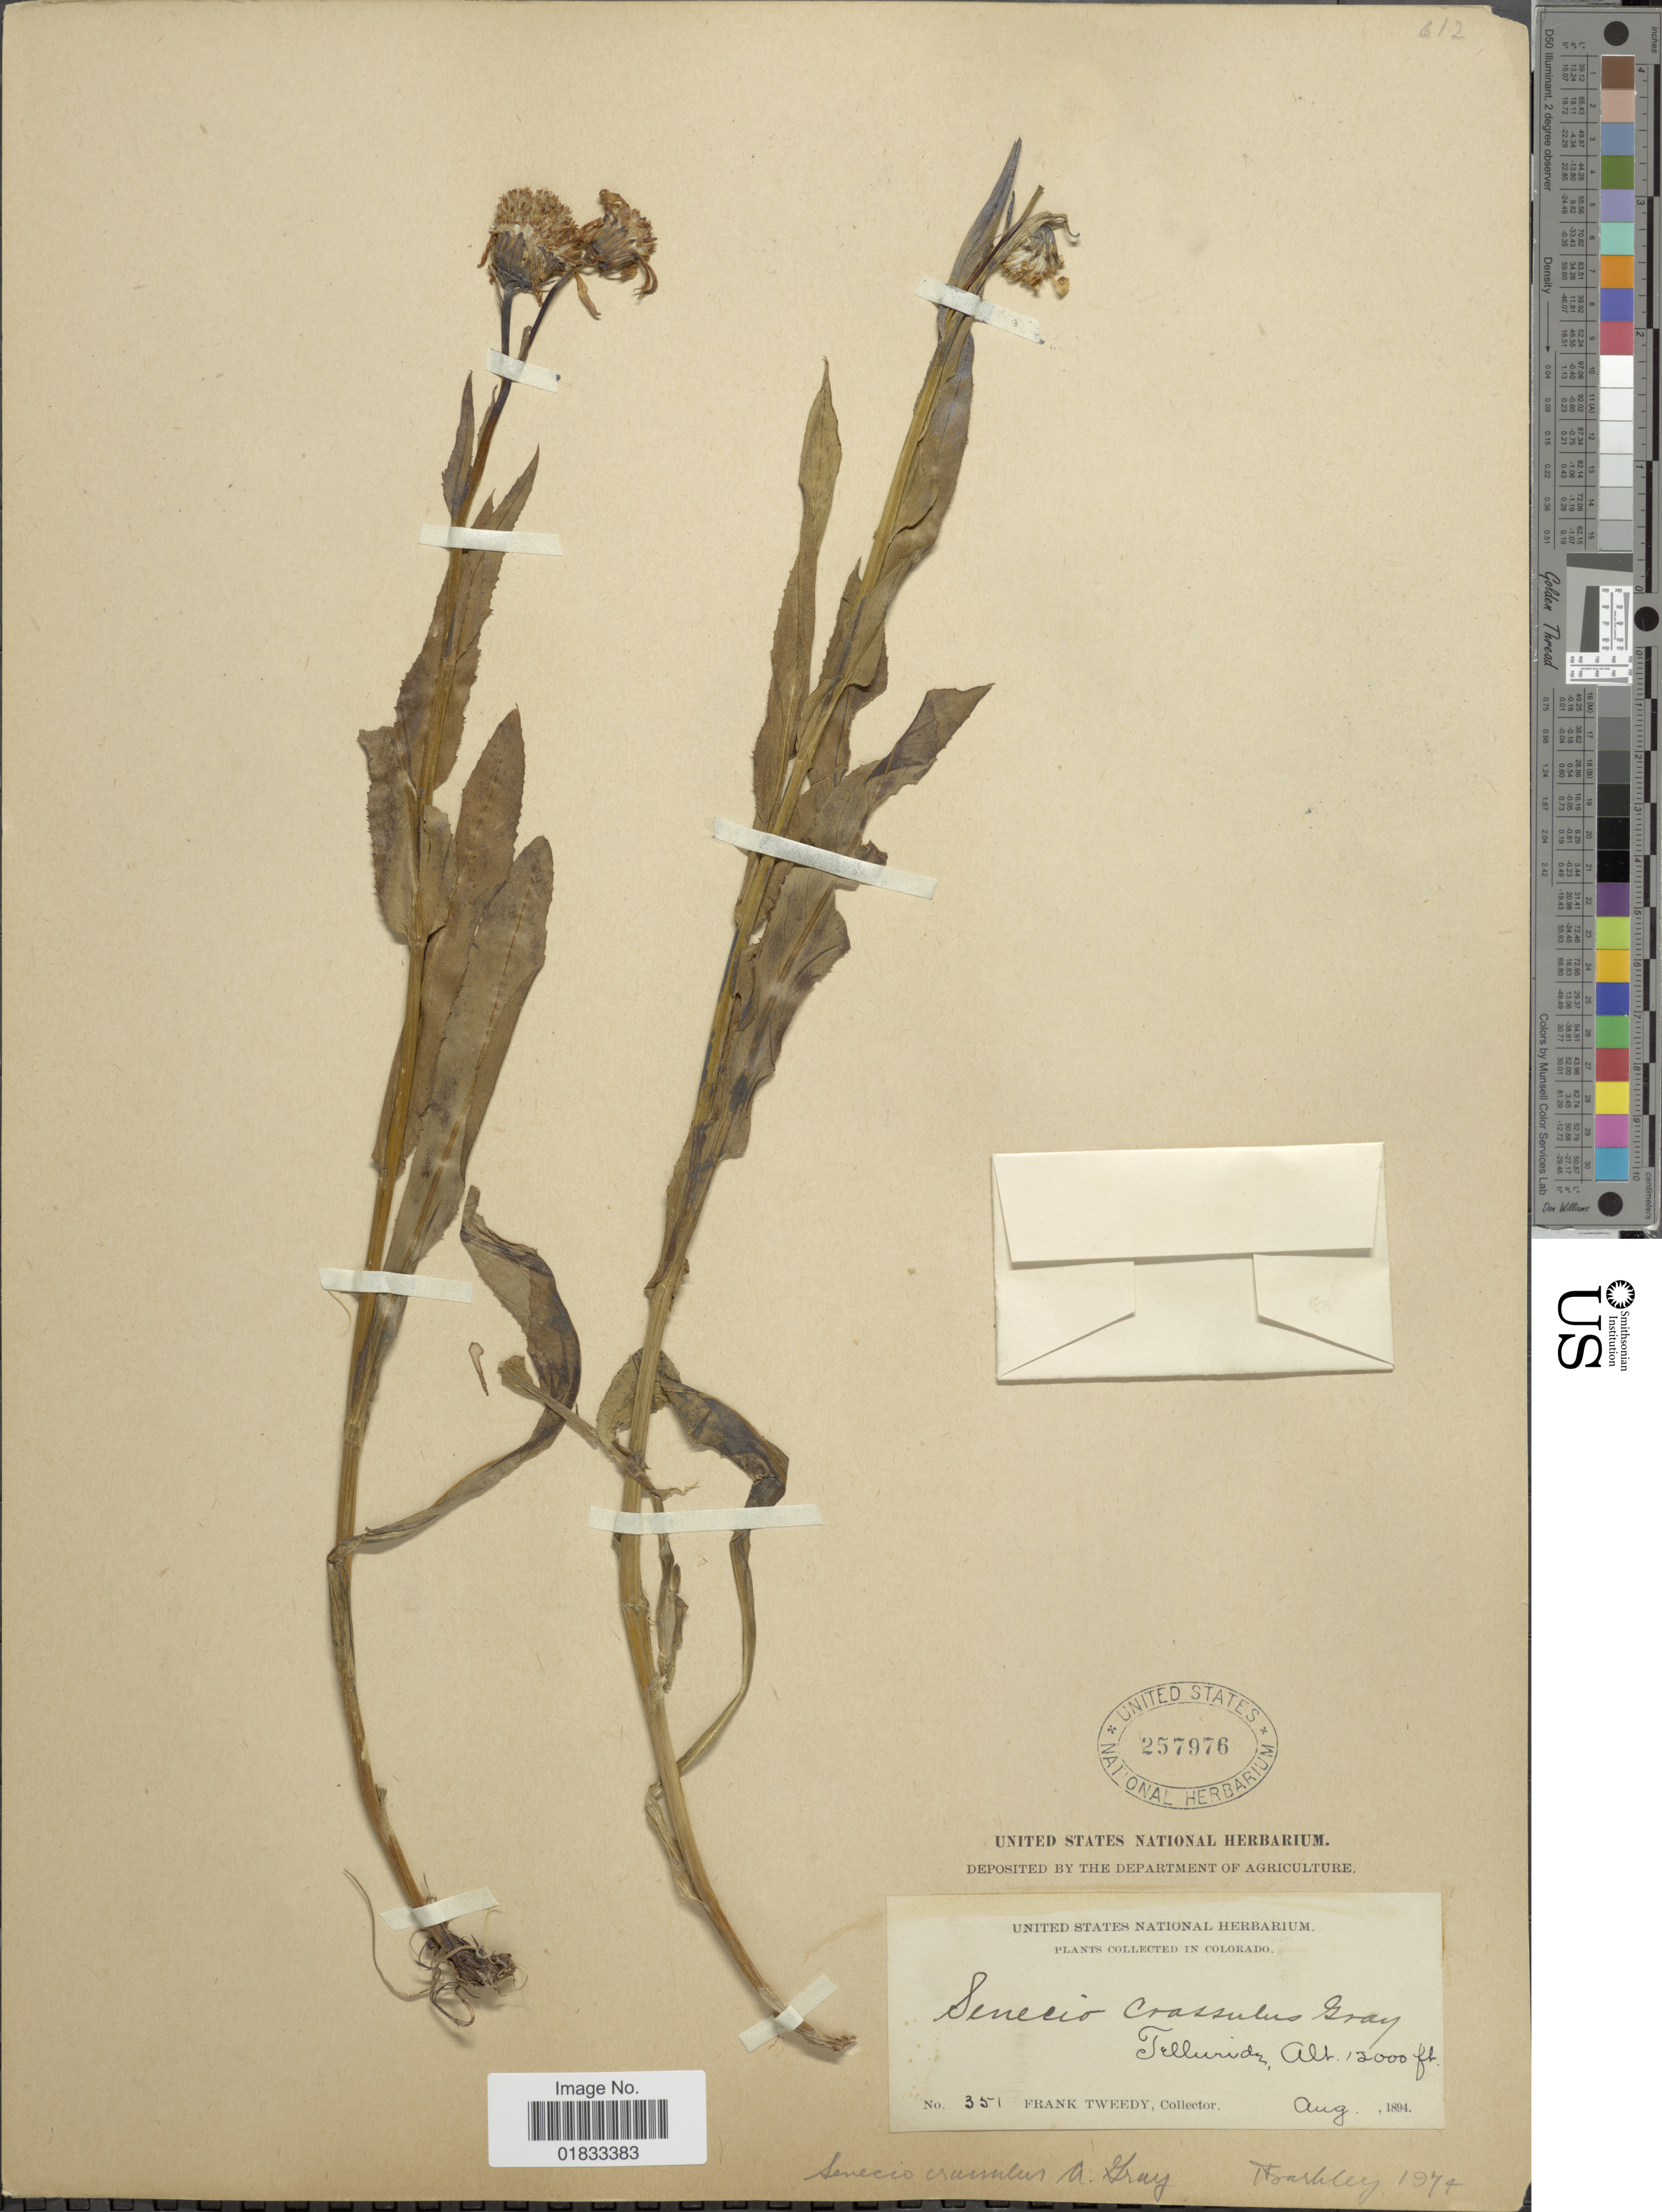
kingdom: Plantae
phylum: Tracheophyta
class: Magnoliopsida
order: Asterales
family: Asteraceae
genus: Senecio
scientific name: Senecio crassulus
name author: A. Gray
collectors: F. Tweedy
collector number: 351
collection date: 1894-08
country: United States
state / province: Colorado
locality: Telluride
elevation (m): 3658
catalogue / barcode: US 257976